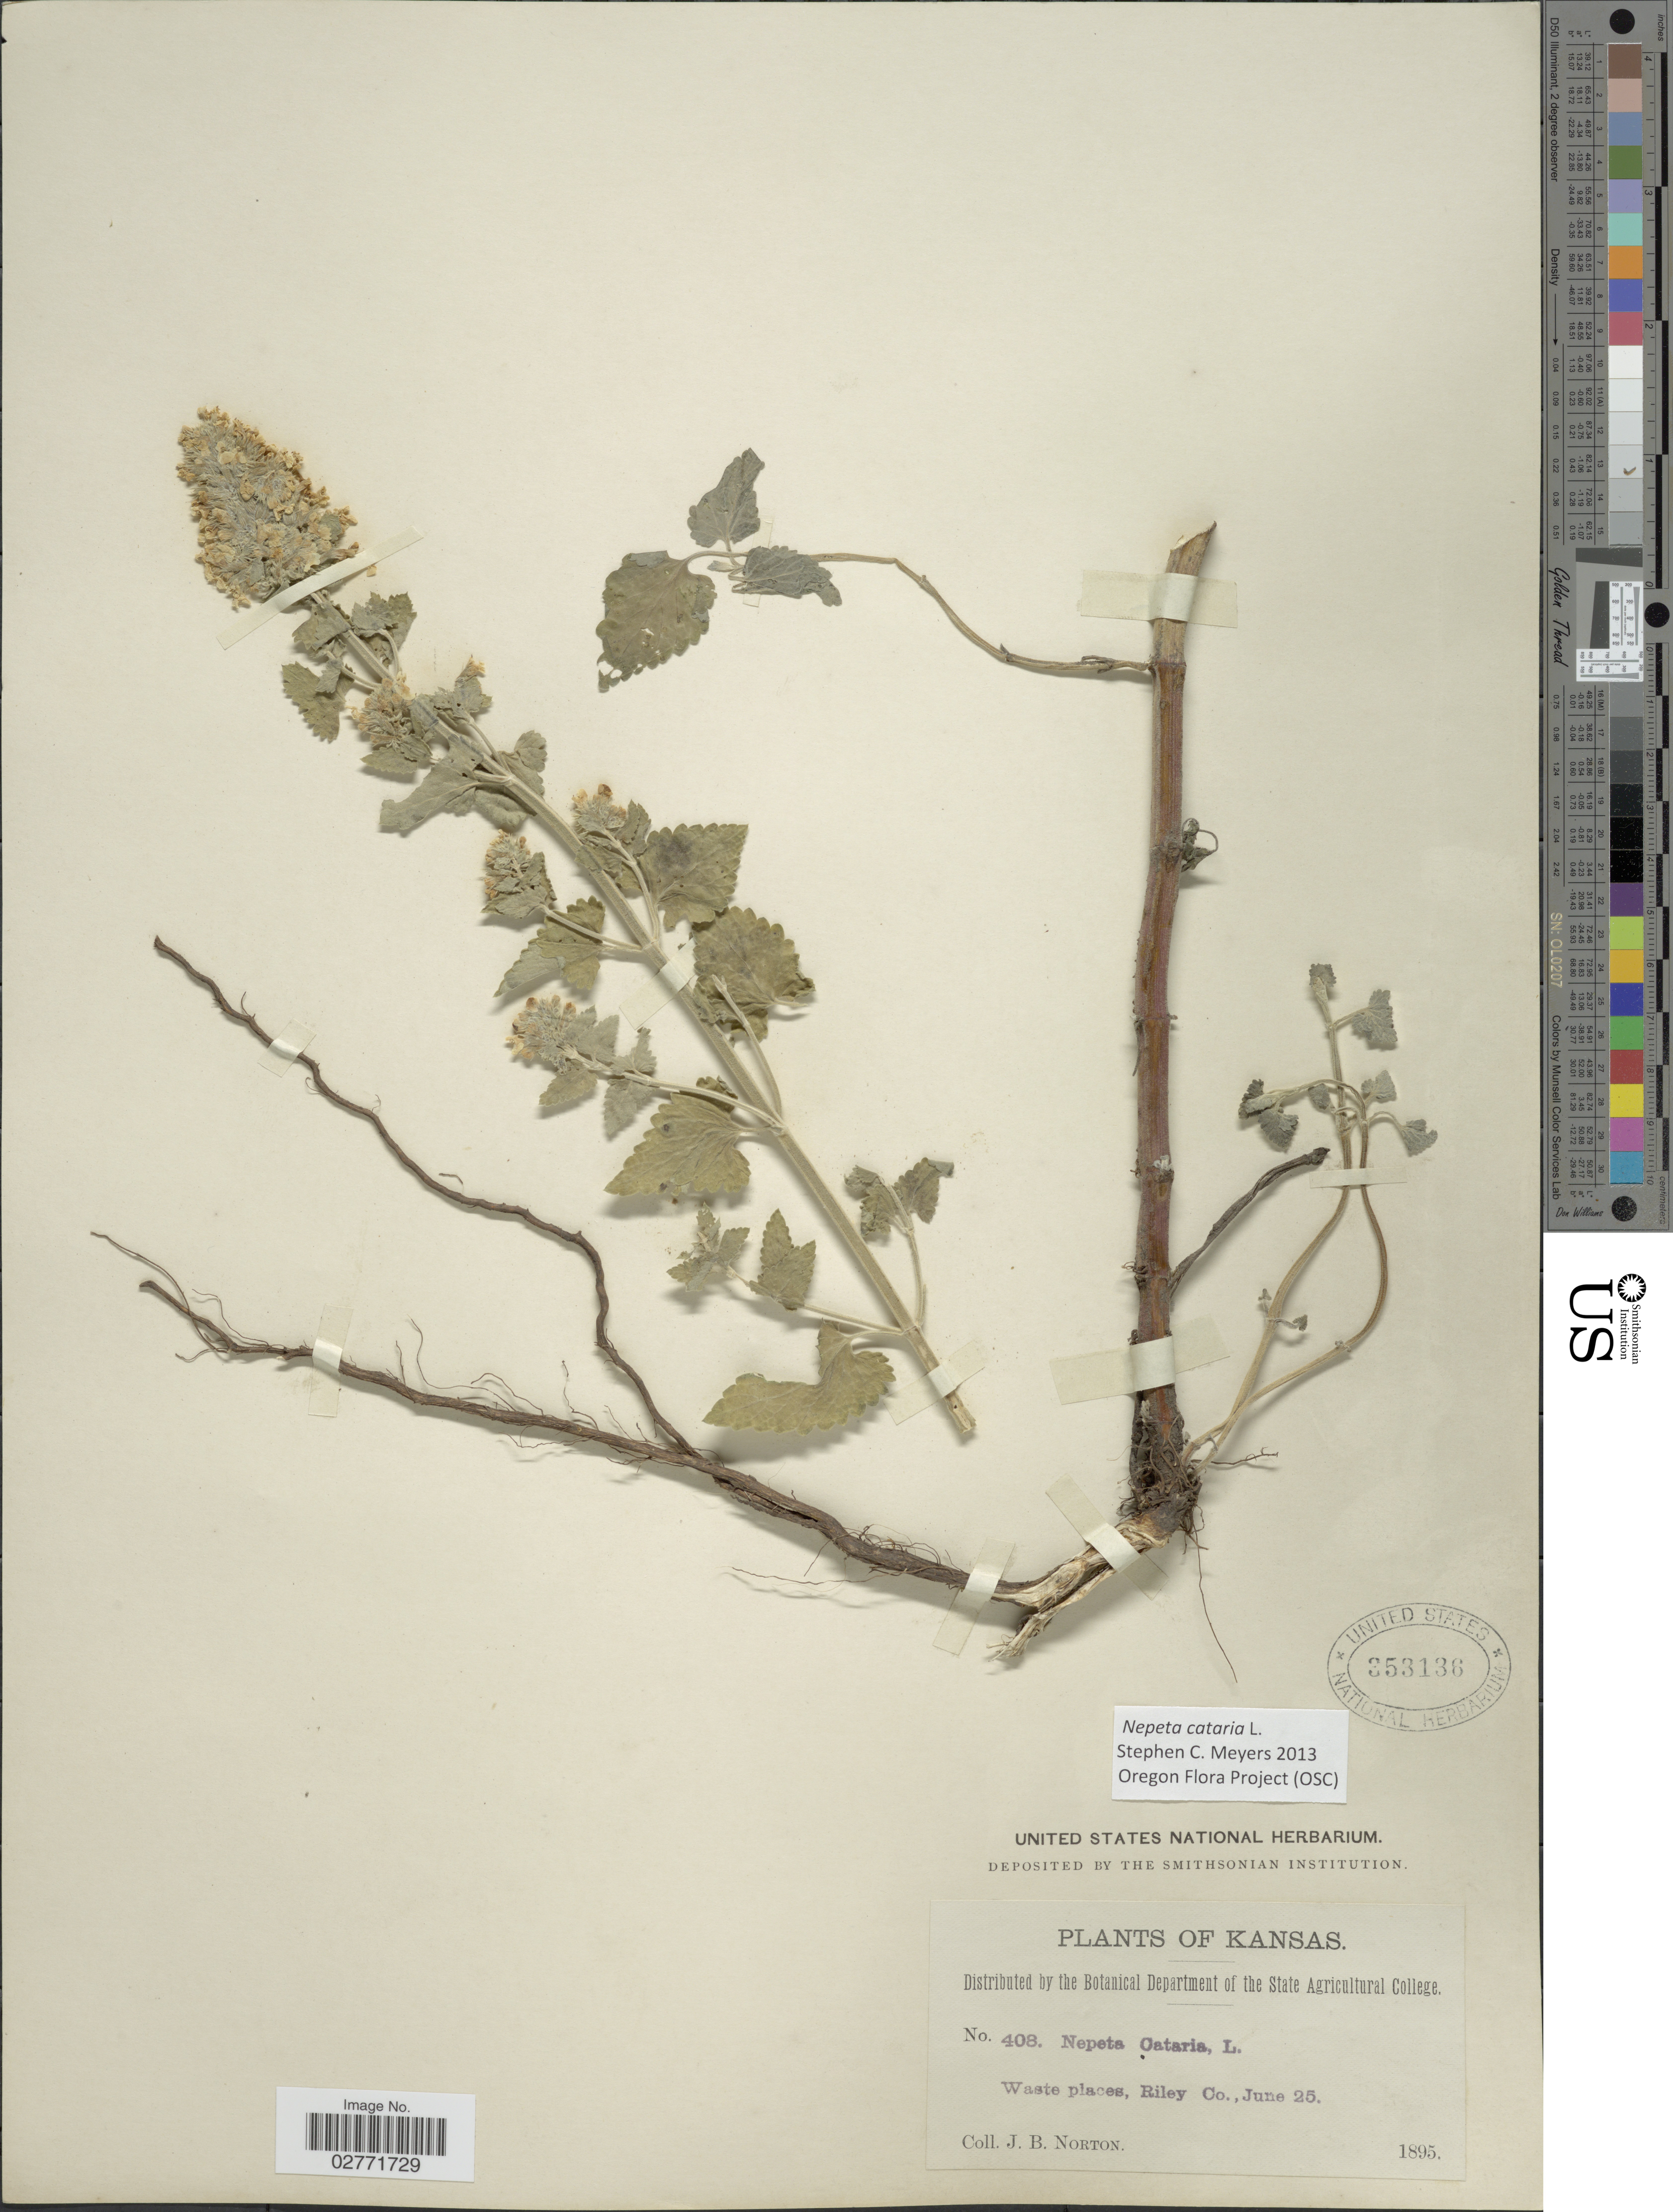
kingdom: Plantae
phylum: Tracheophyta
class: Magnoliopsida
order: Lamiales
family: Lamiaceae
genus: Nepeta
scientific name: Nepeta cataria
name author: L.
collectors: J. B. Norton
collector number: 408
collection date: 1895-06-25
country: United States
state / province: Kansas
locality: Waste places, Riley Co.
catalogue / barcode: US 353136